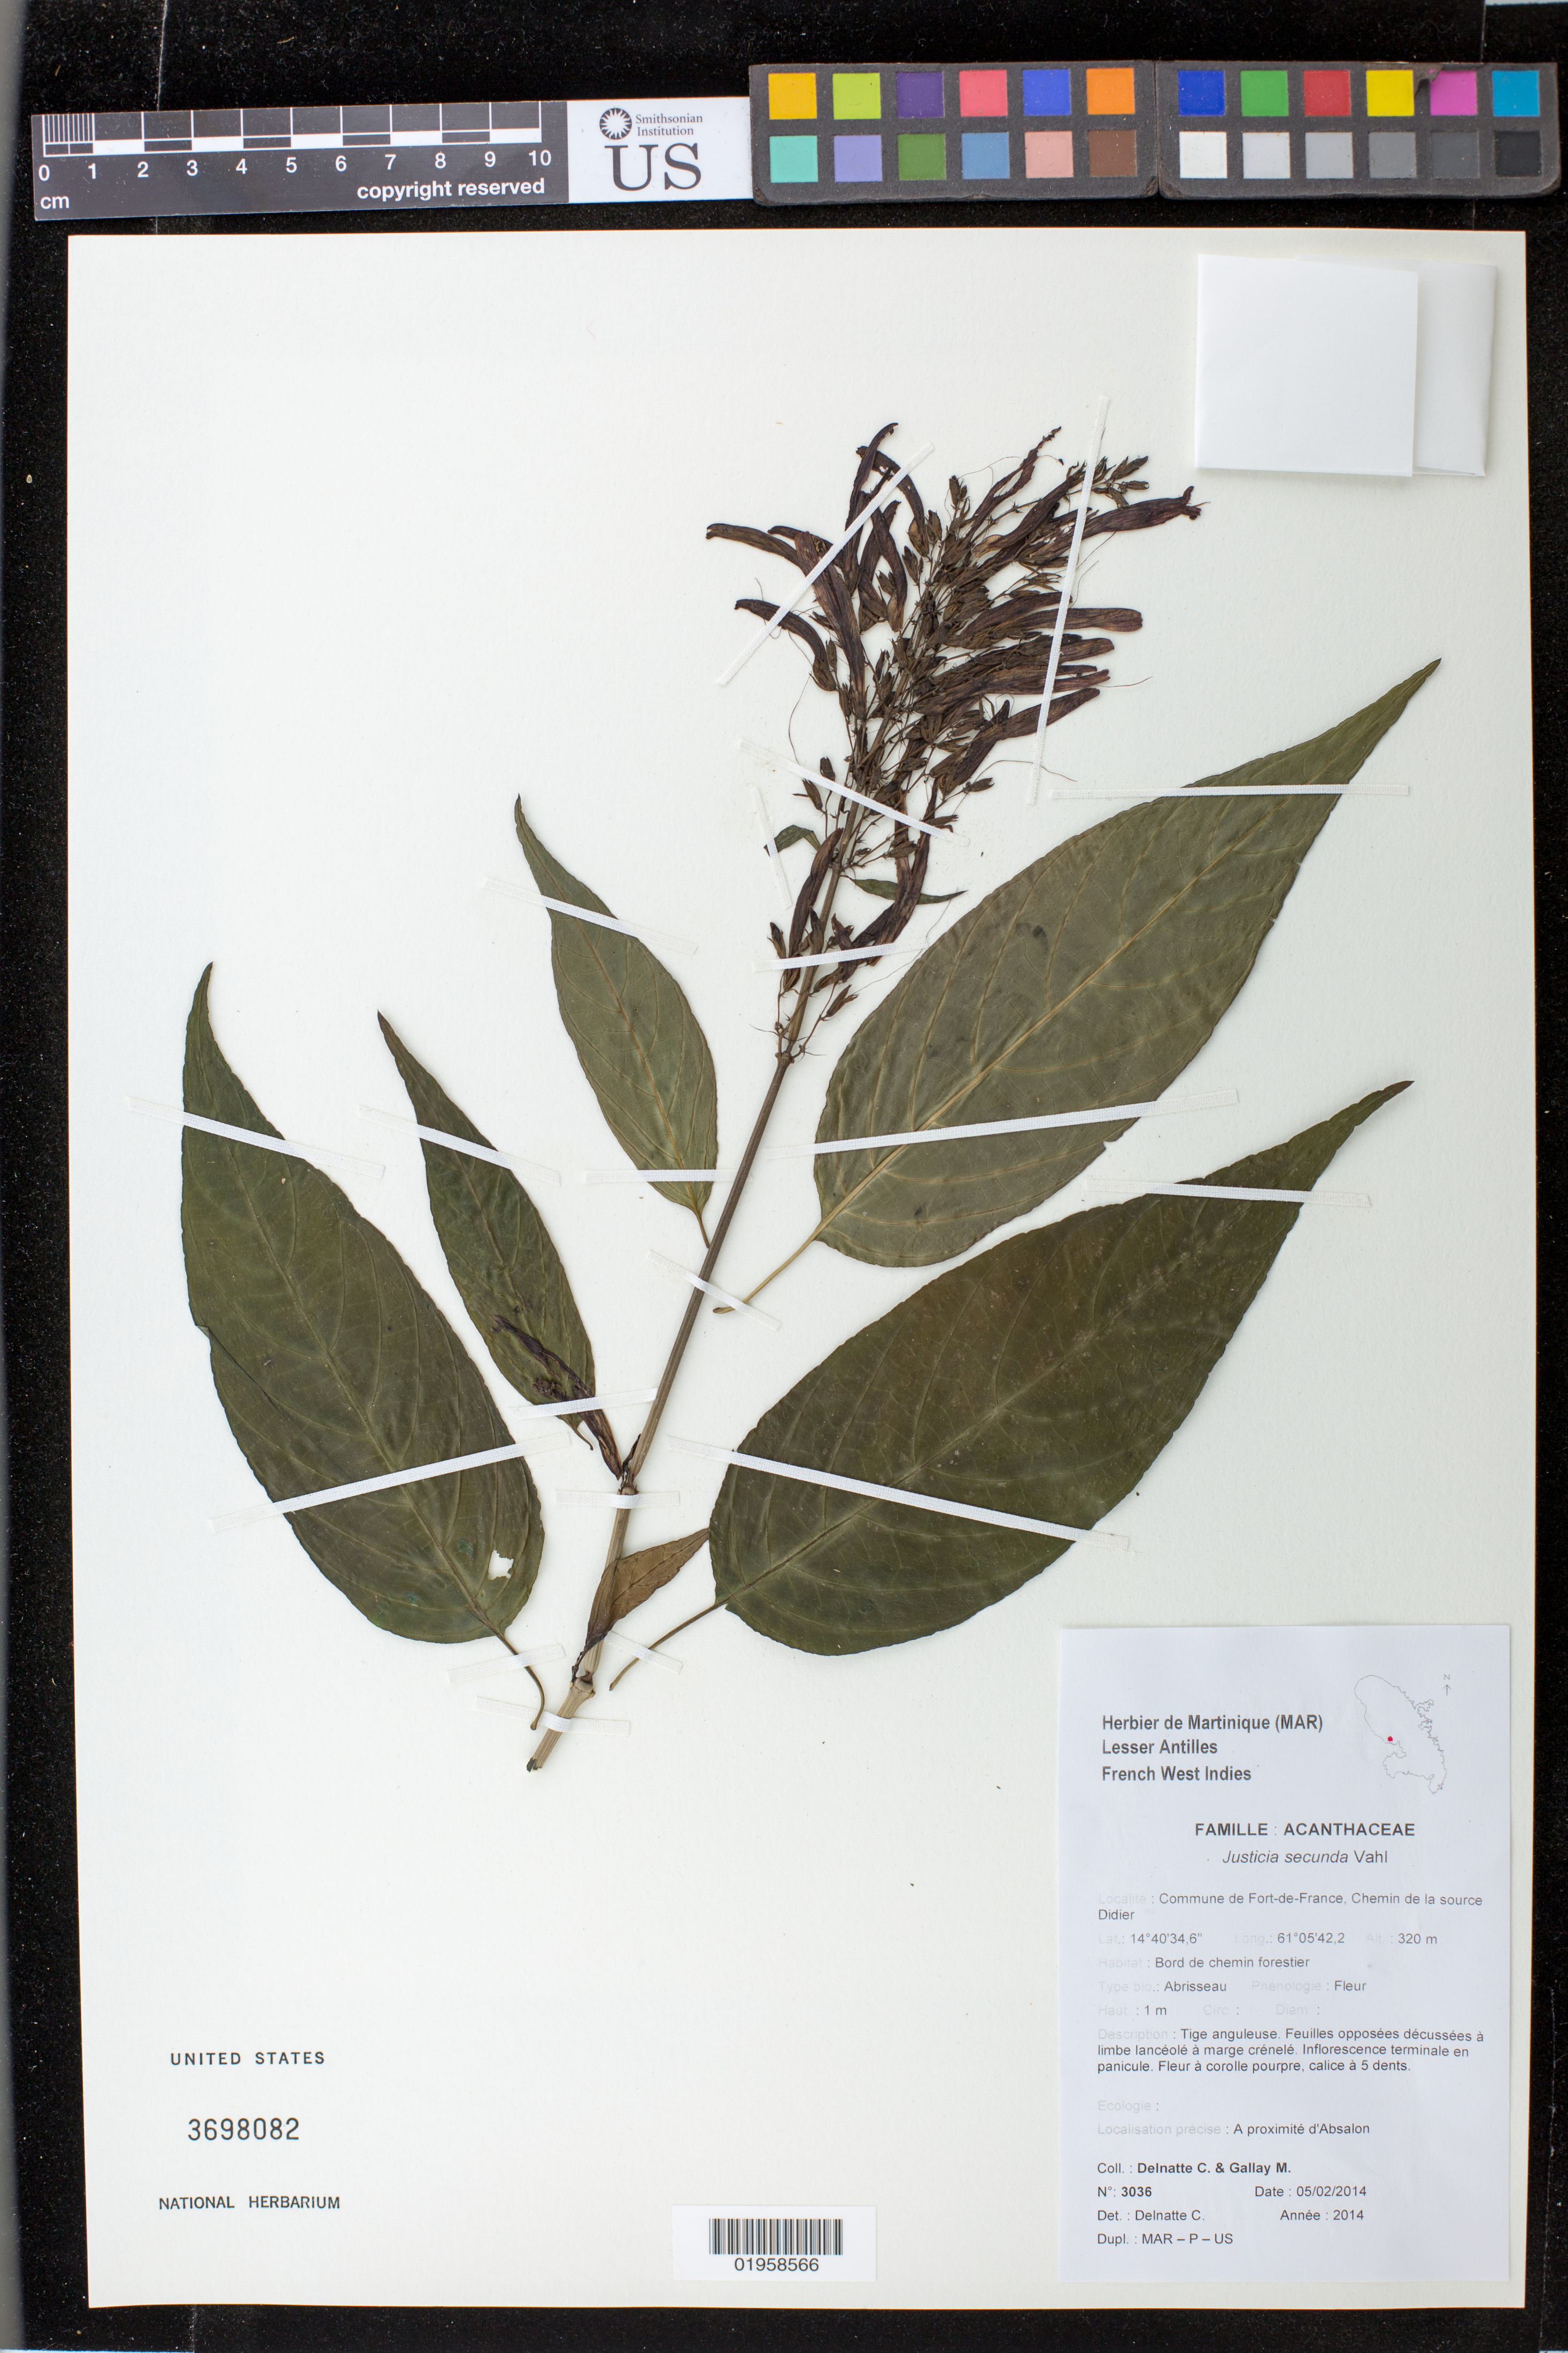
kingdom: Plantae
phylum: Tracheophyta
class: Magnoliopsida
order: Lamiales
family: Acanthaceae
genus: Justicia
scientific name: Justicia secunda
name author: Vahl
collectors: C. Delnatte & M. Gallay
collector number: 3036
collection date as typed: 05/02/2014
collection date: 2014-02-05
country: Martinique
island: Martinique I.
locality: Commune du Fort-de-France. Chemin de la source Didier.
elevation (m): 320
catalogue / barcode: US 3698082